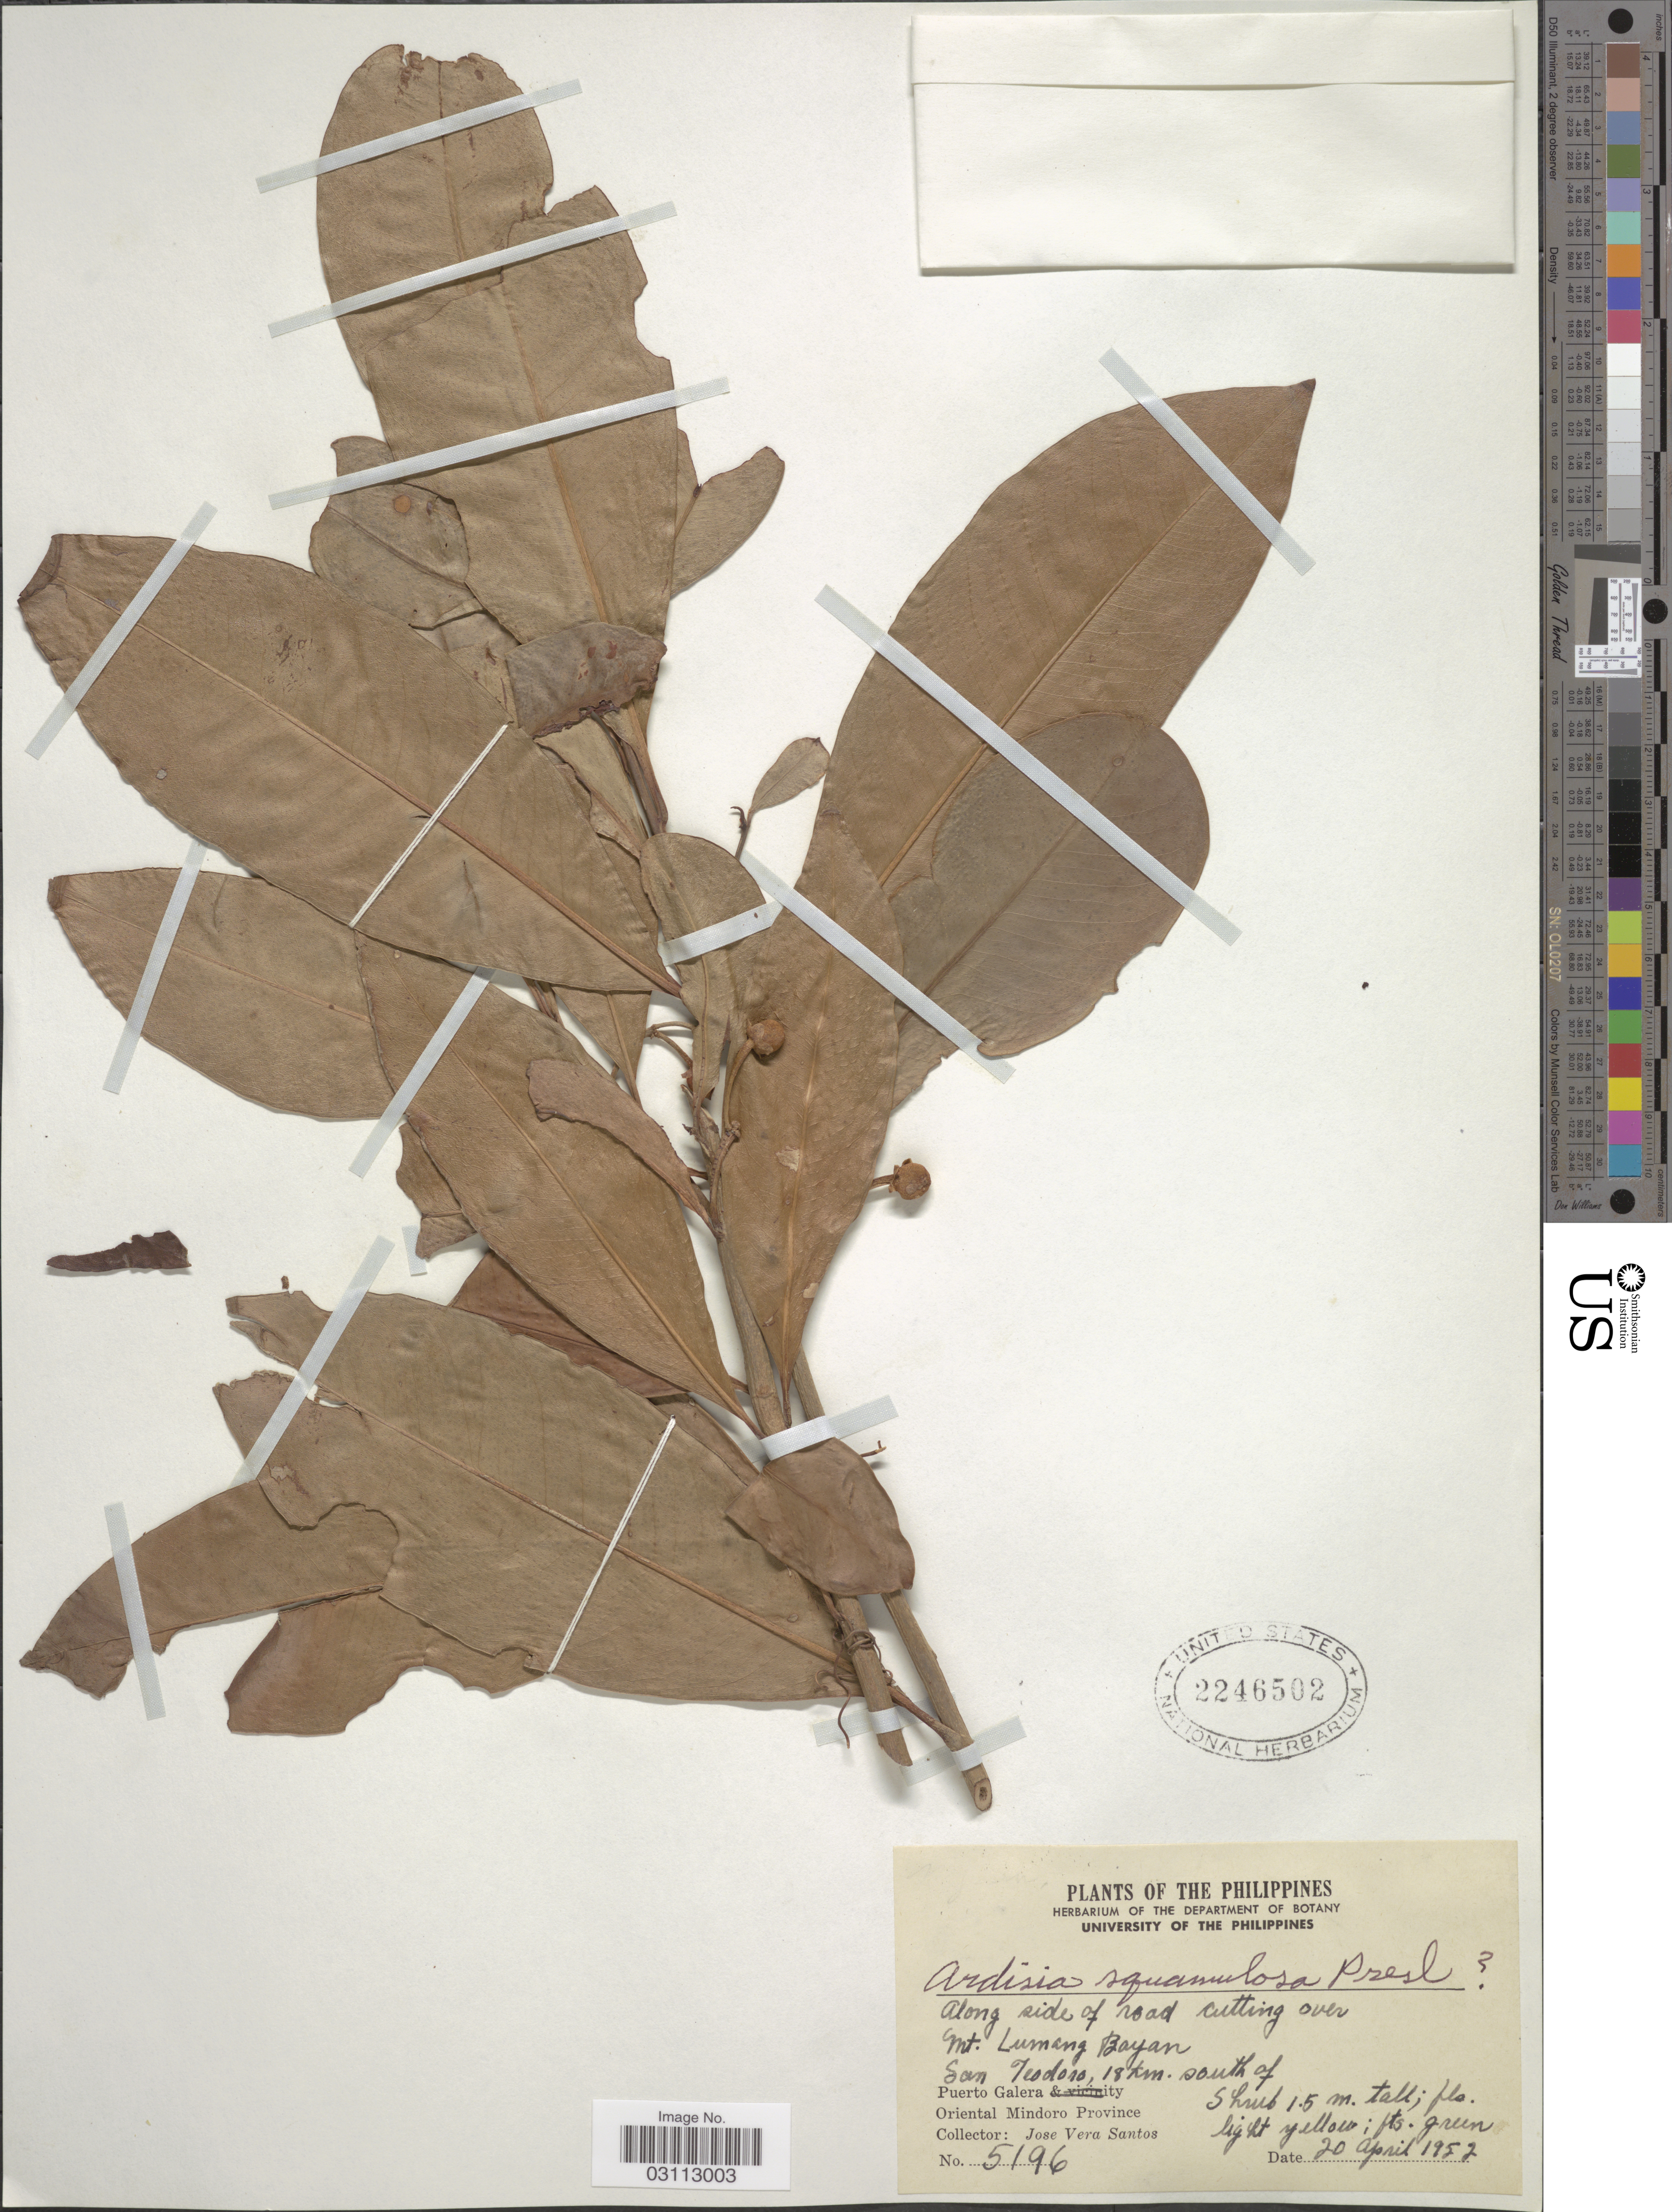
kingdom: Plantae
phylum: Tracheophyta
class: Magnoliopsida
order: Ericales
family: Primulaceae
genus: Ardisia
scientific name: Ardisia squamulosa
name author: C. Presl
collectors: J. V. Santos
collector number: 5196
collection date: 1952-04-20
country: Philippines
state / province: Mimaropa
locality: Along side of road cutting over mt. Lumang Bayan. San Teodoro, 18 km. south of Puerto Galera. Oriental Mindoro Province.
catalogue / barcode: US 2246502